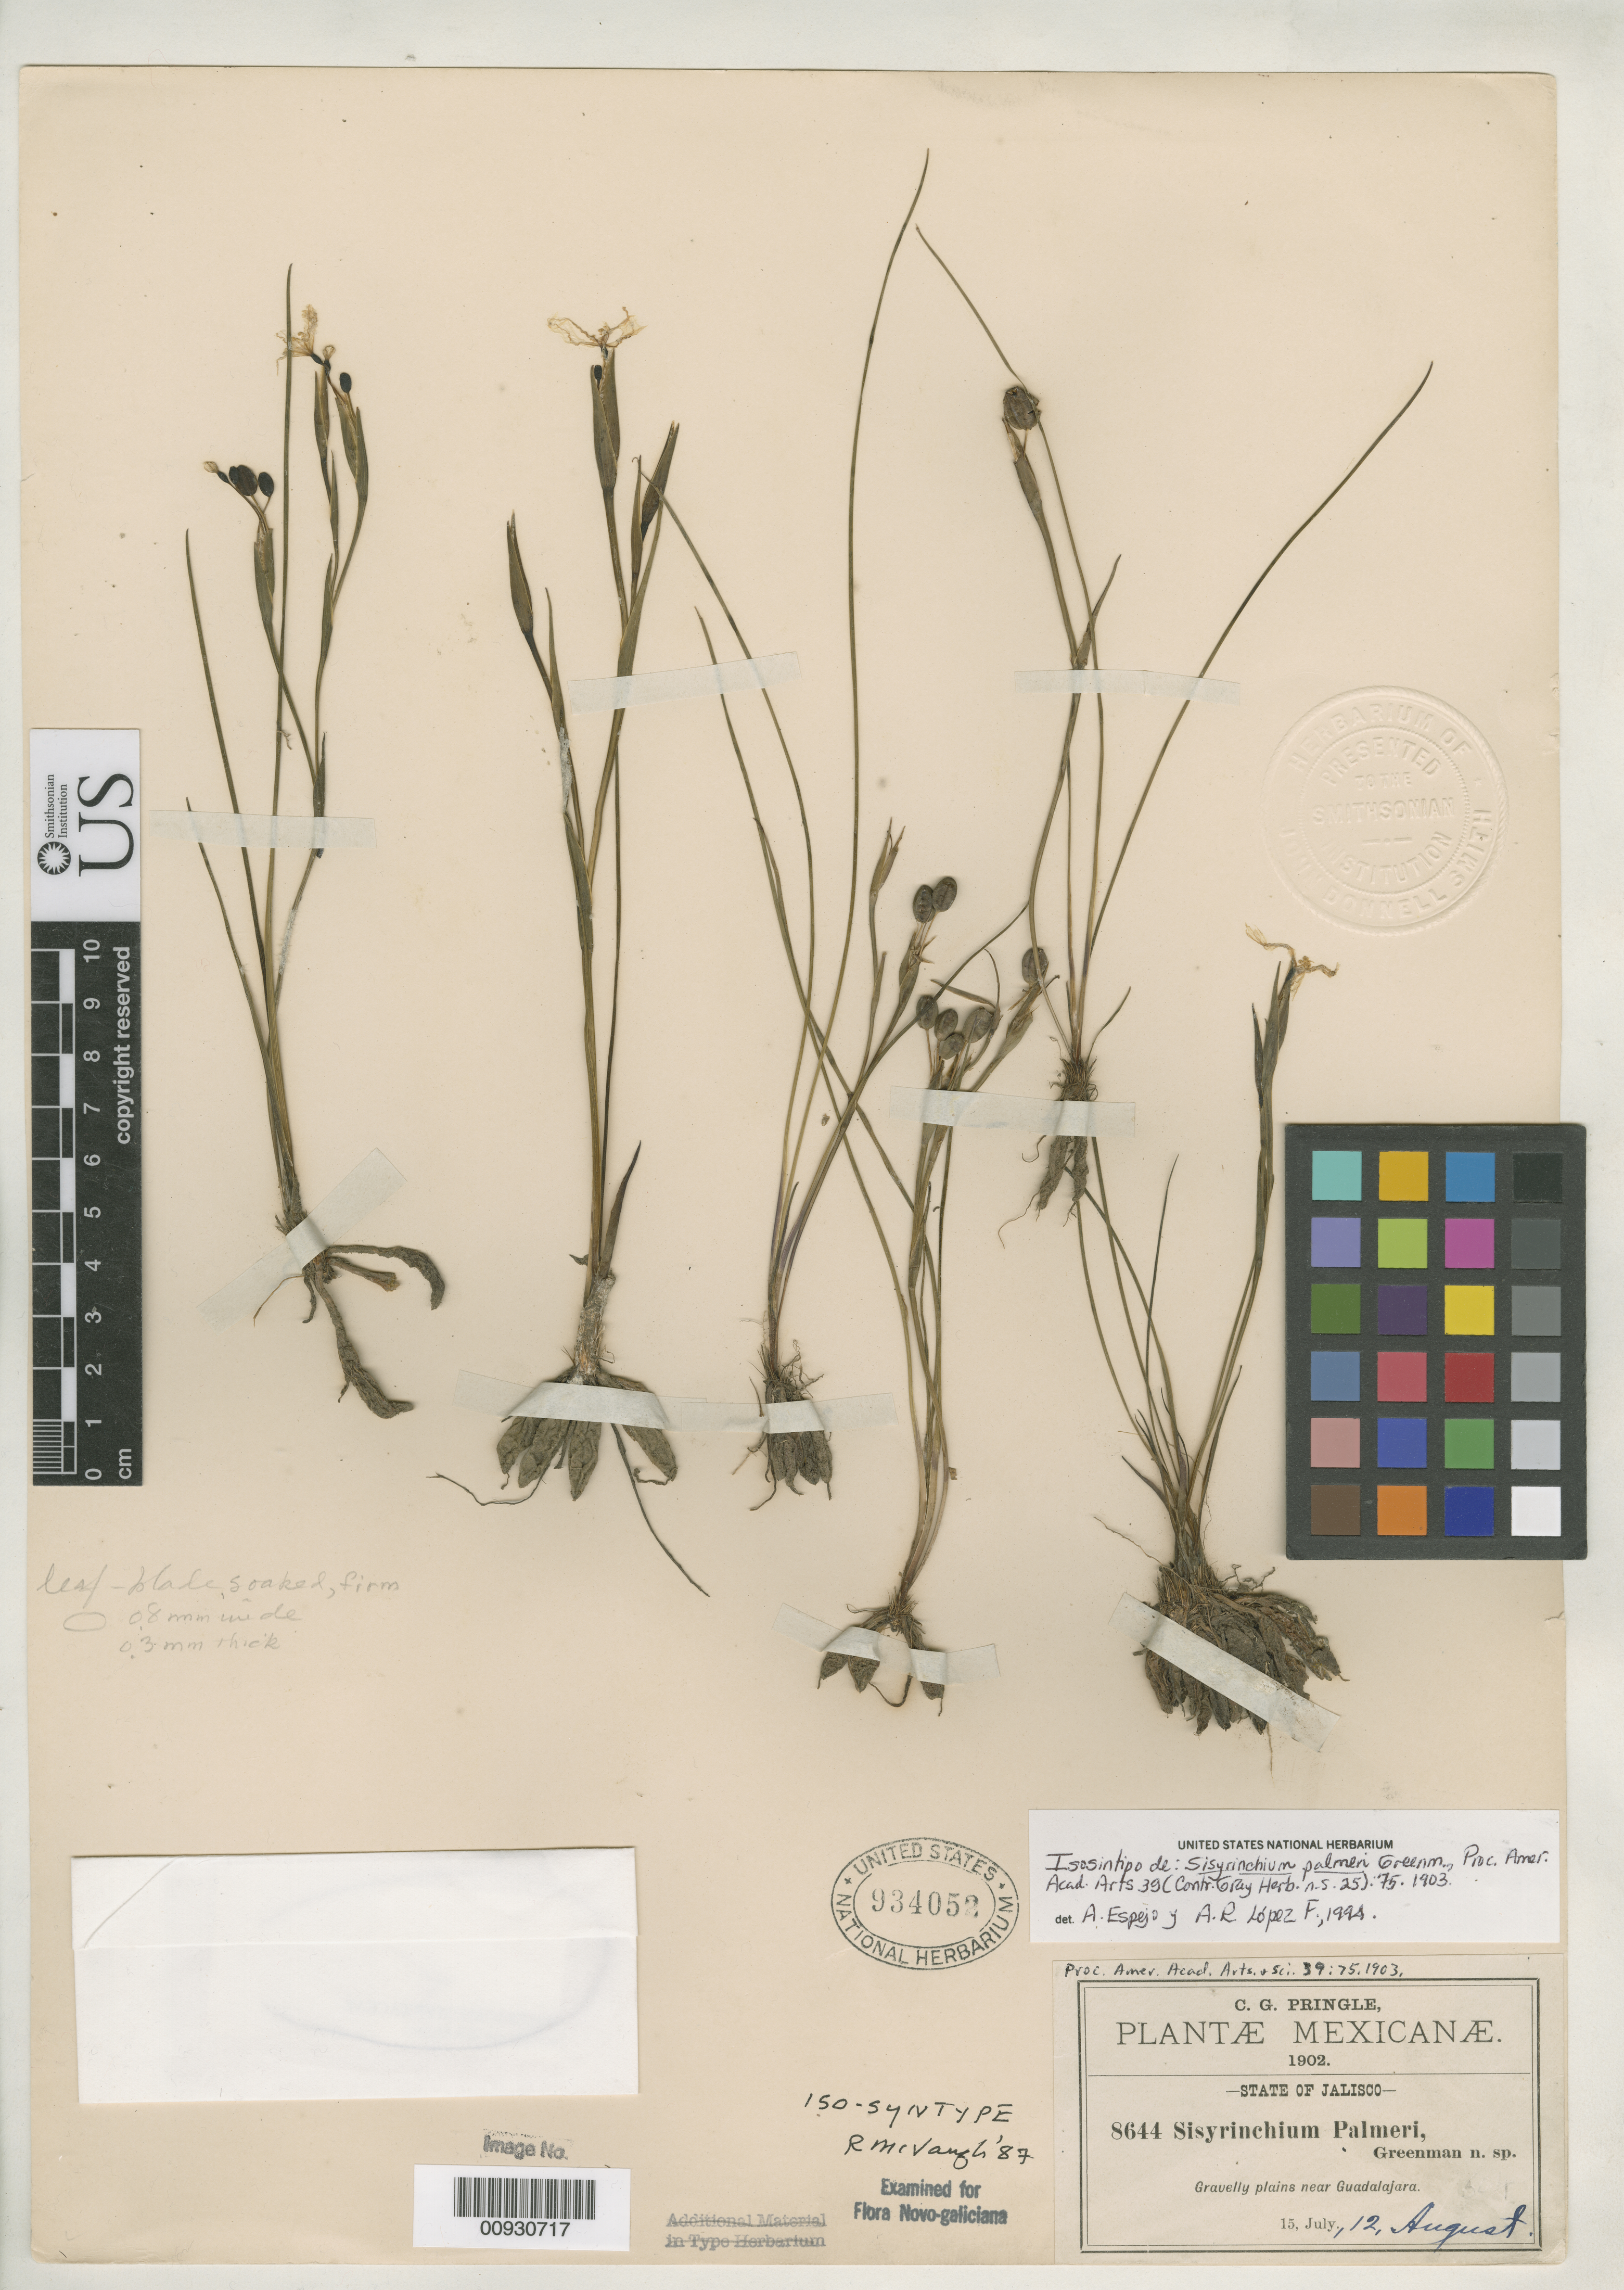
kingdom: Plantae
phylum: Tracheophyta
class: Liliopsida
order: Asparagales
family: Iridaceae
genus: Sisyrinchium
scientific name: Sisyrinchium palmeri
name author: Greenm.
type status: Isosyntype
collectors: C. G. Pringle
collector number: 8644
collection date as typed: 15 Jul 1902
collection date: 1902-07-15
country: Mexico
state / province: Jalisco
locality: Plains near Guadalajara.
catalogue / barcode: US 934052